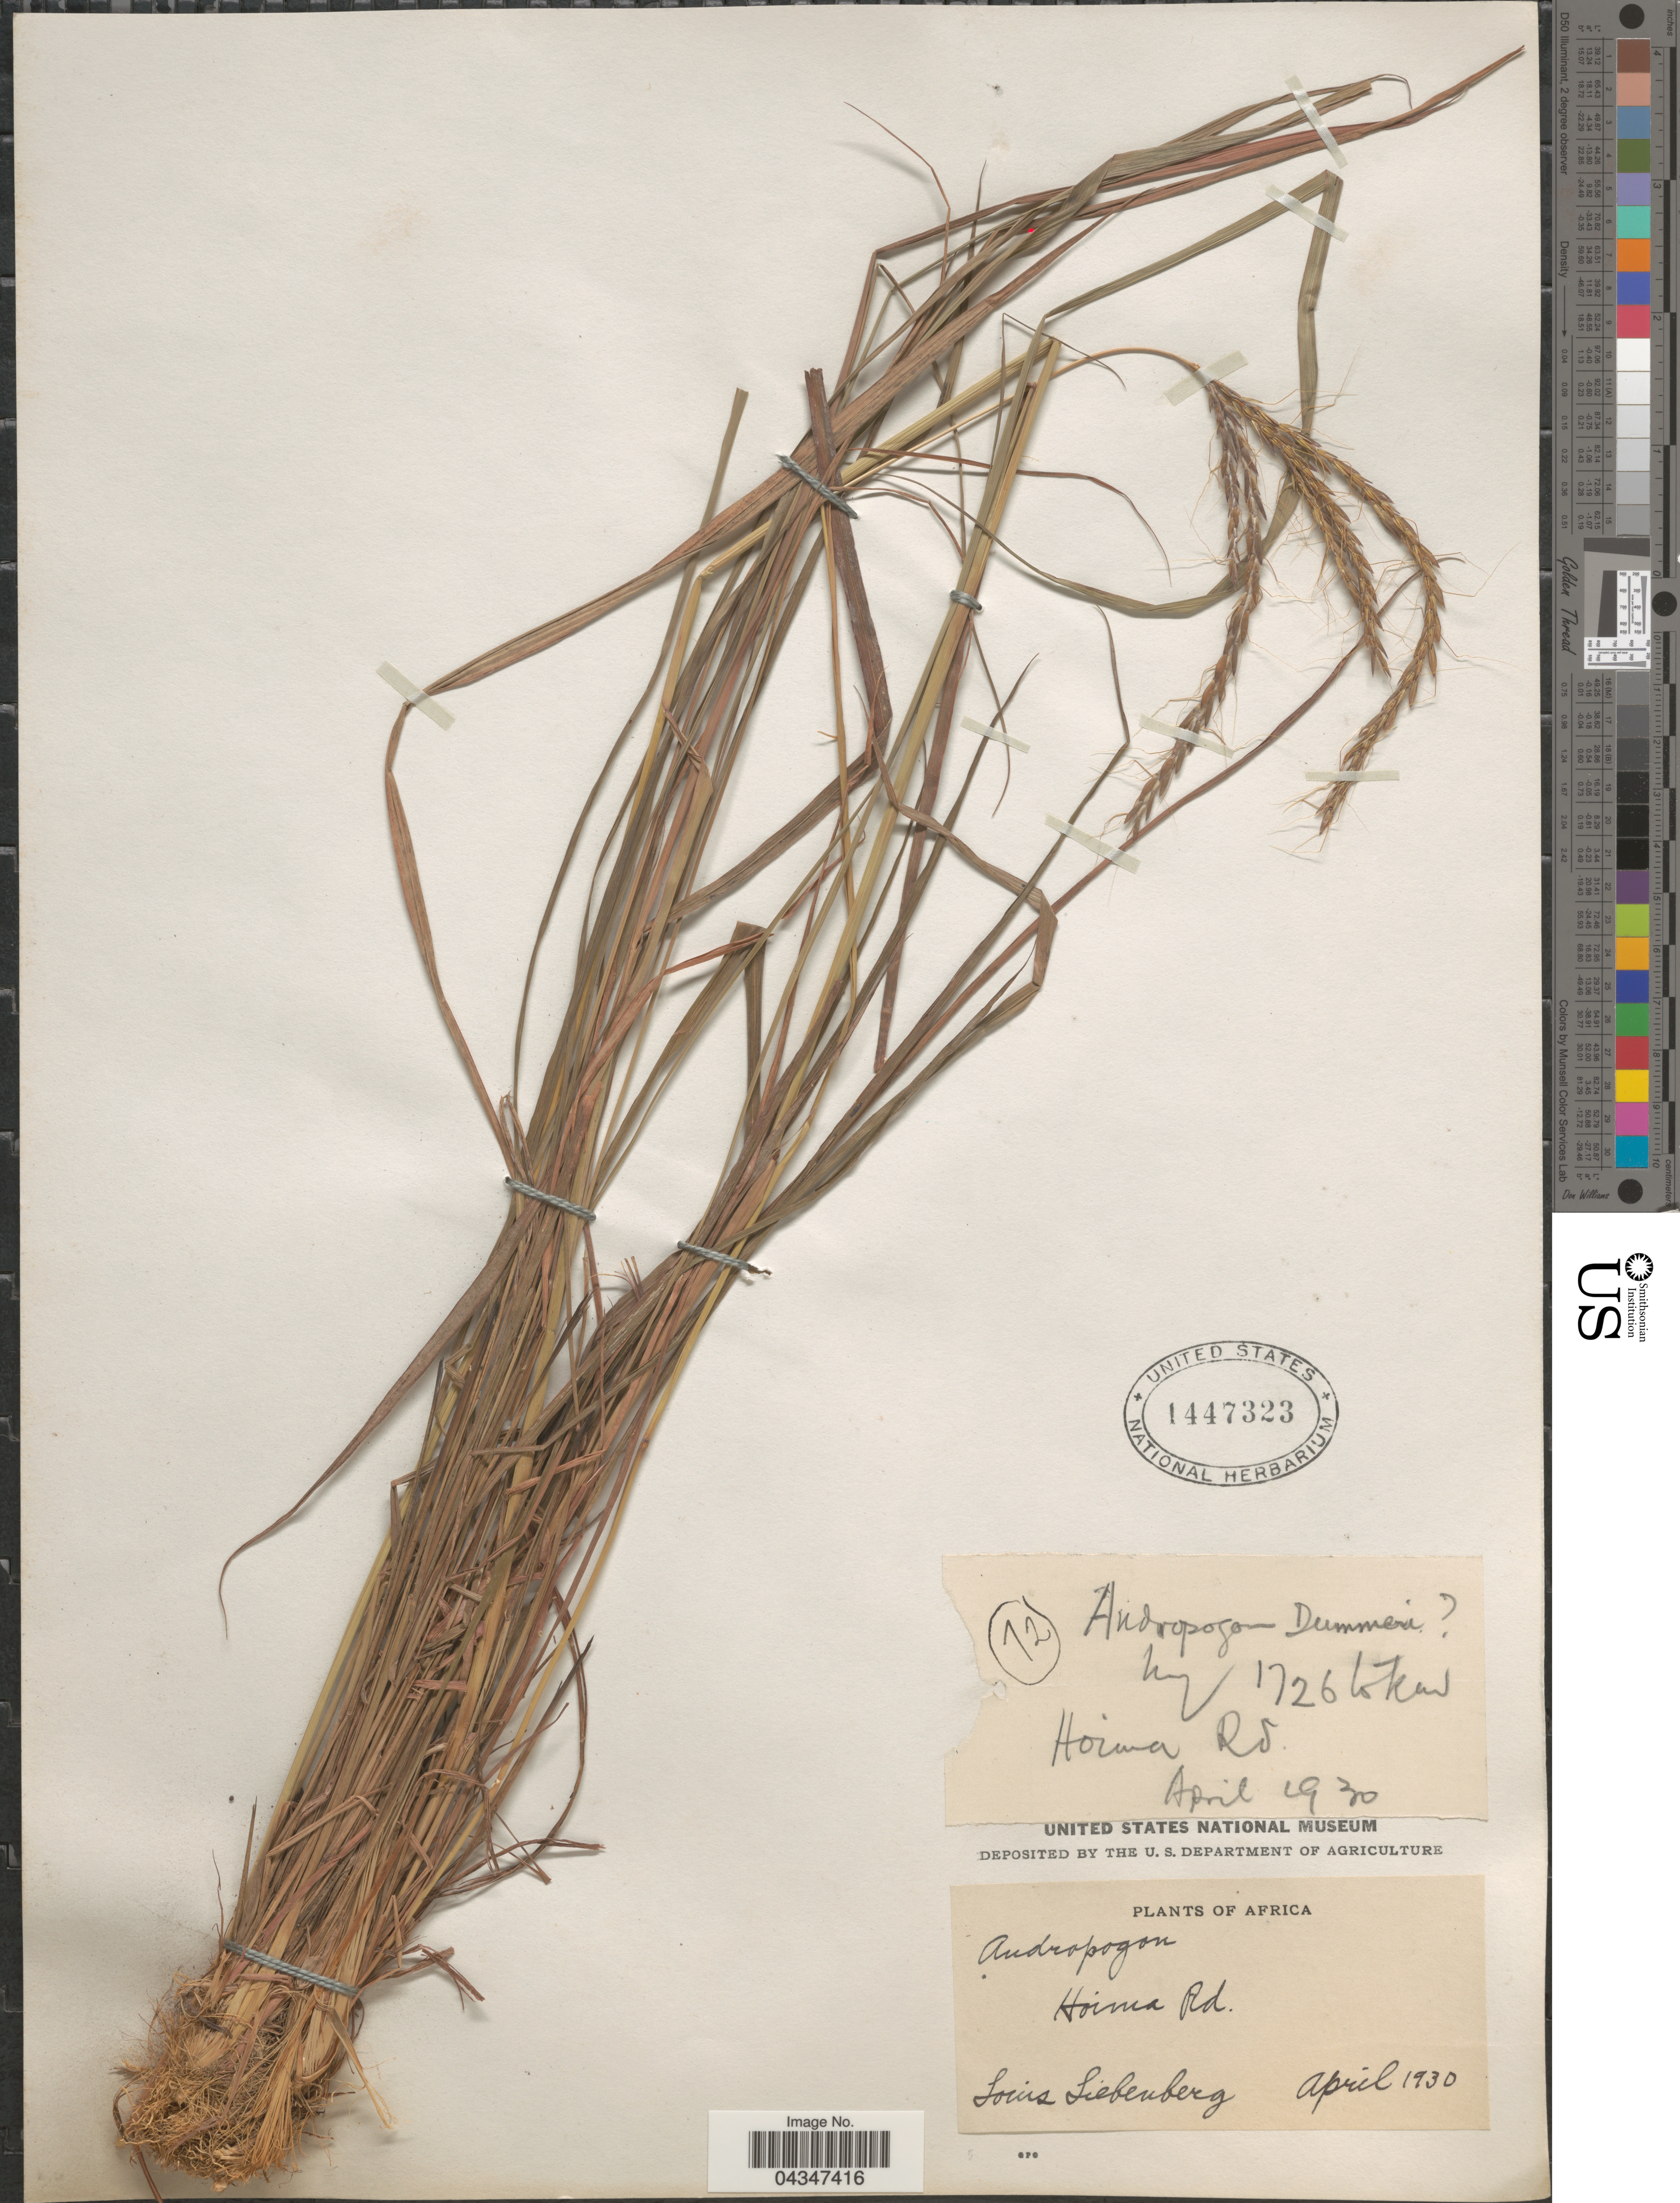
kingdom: Plantae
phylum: Tracheophyta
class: Liliopsida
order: Poales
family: Poaceae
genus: Andropogon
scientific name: Andropogon schirensis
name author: Hochst. ex A. Rich.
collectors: L. Liebenberg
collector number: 12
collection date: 1930-04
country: Uganda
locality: Hoima Rd.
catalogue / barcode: US 1447323